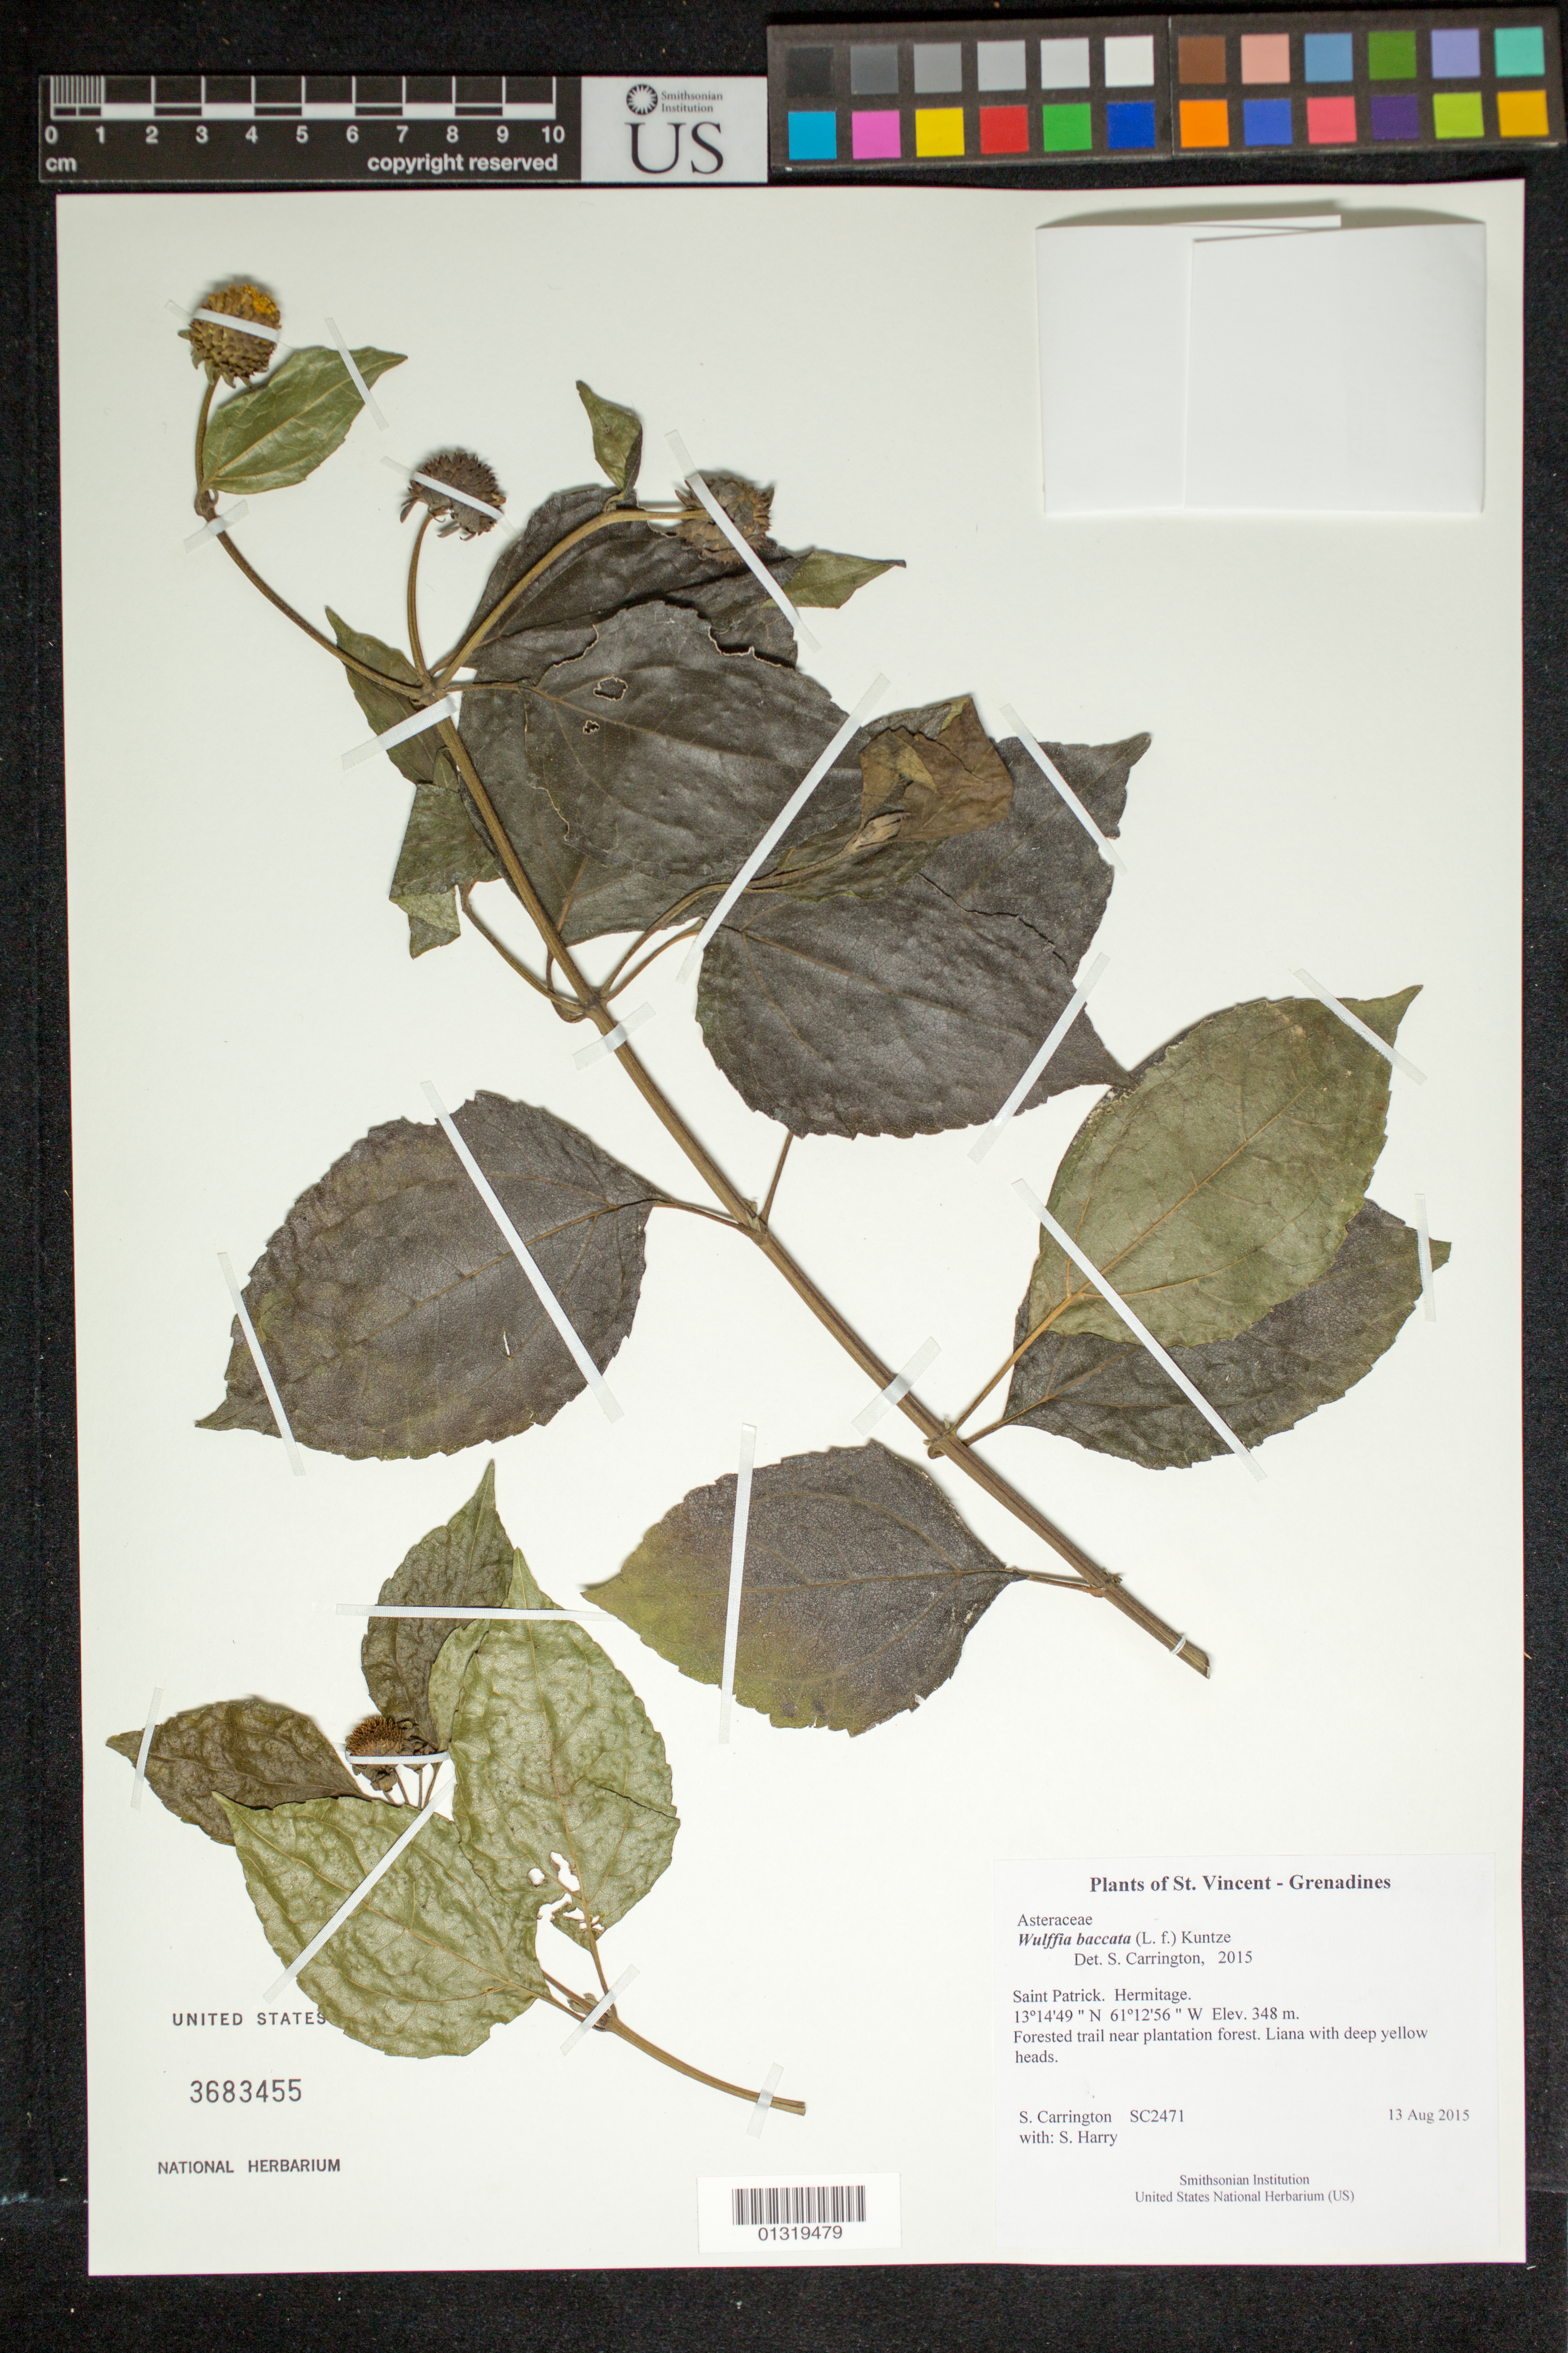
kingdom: Plantae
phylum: Tracheophyta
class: Magnoliopsida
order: Asterales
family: Asteraceae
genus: Wulffia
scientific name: Wulffia baccata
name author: (L. f.) Kuntze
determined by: Carrington, C. M. S.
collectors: C. M. S. Carrington & S. Harry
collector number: SC2471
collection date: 2015-08-13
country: St. Vincent - Grenadines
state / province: Saint Patrick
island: St. Vincent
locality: Hermitage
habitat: Forested trail near plantation forest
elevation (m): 348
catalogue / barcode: US 3683455